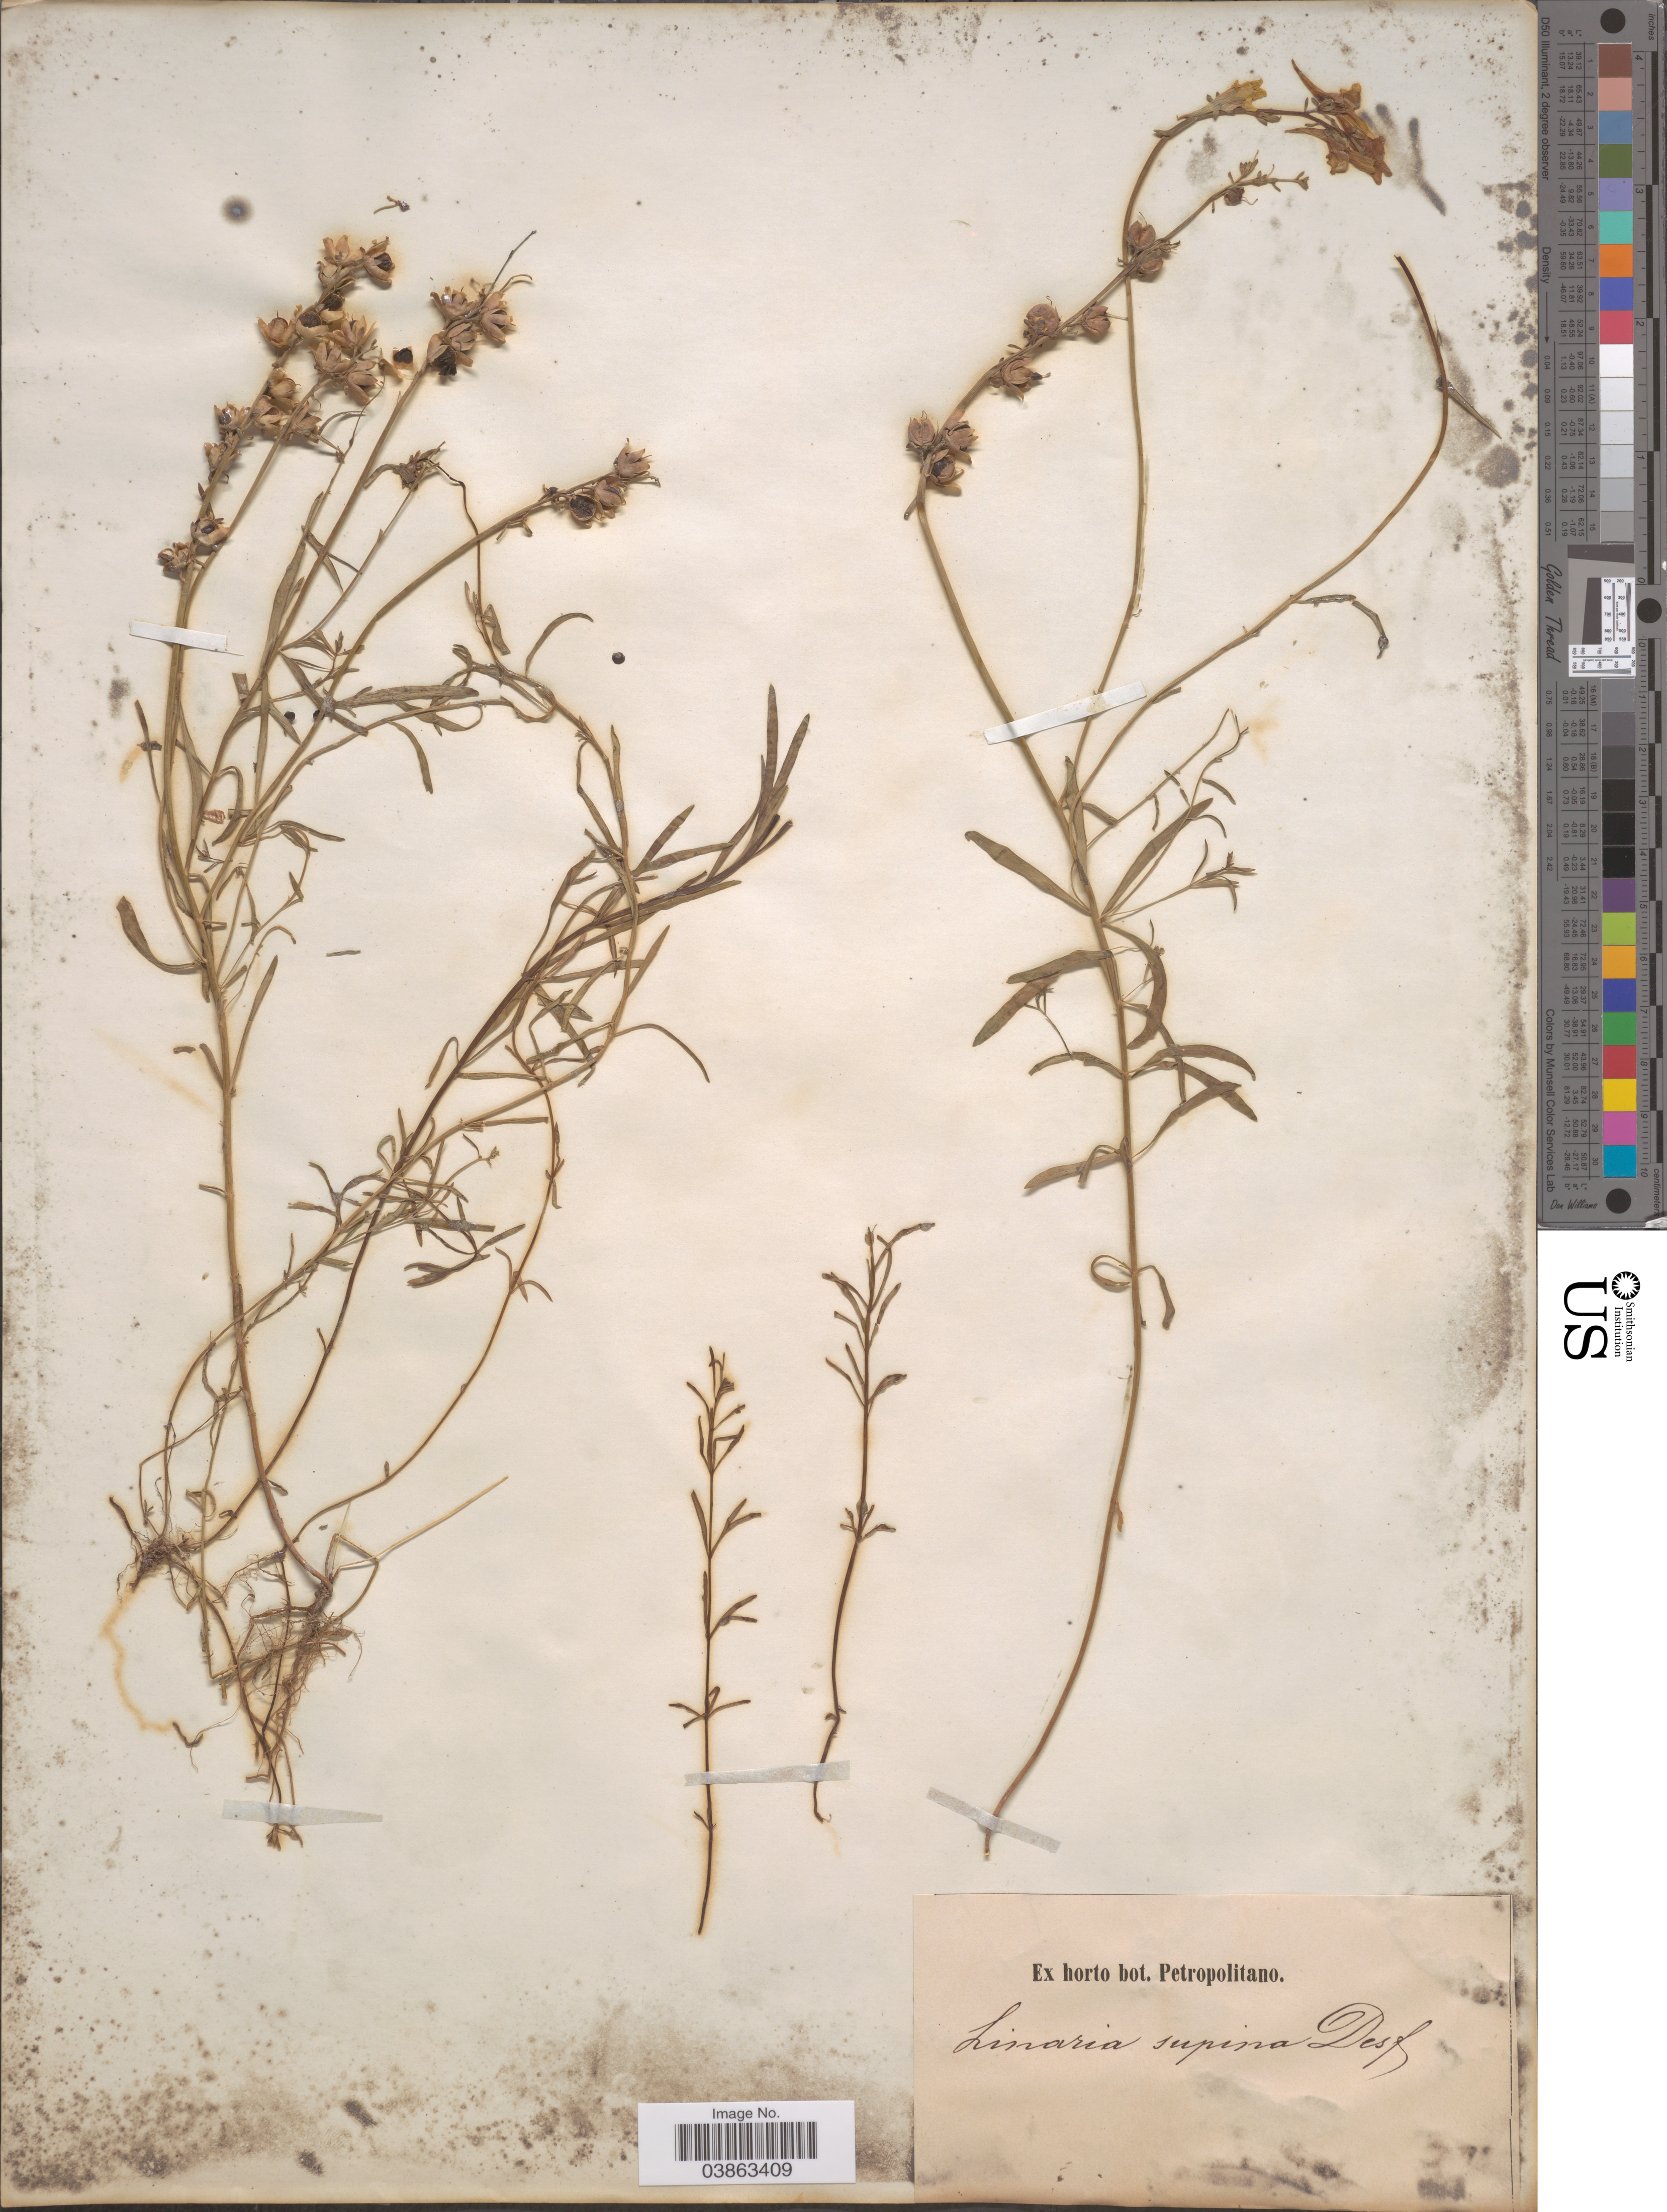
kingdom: Plantae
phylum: Tracheophyta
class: Magnoliopsida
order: Lamiales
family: Plantaginaceae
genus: Linaria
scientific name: Linaria supina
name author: (L.) Chaz.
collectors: ex Horto Bot. Petropolitano